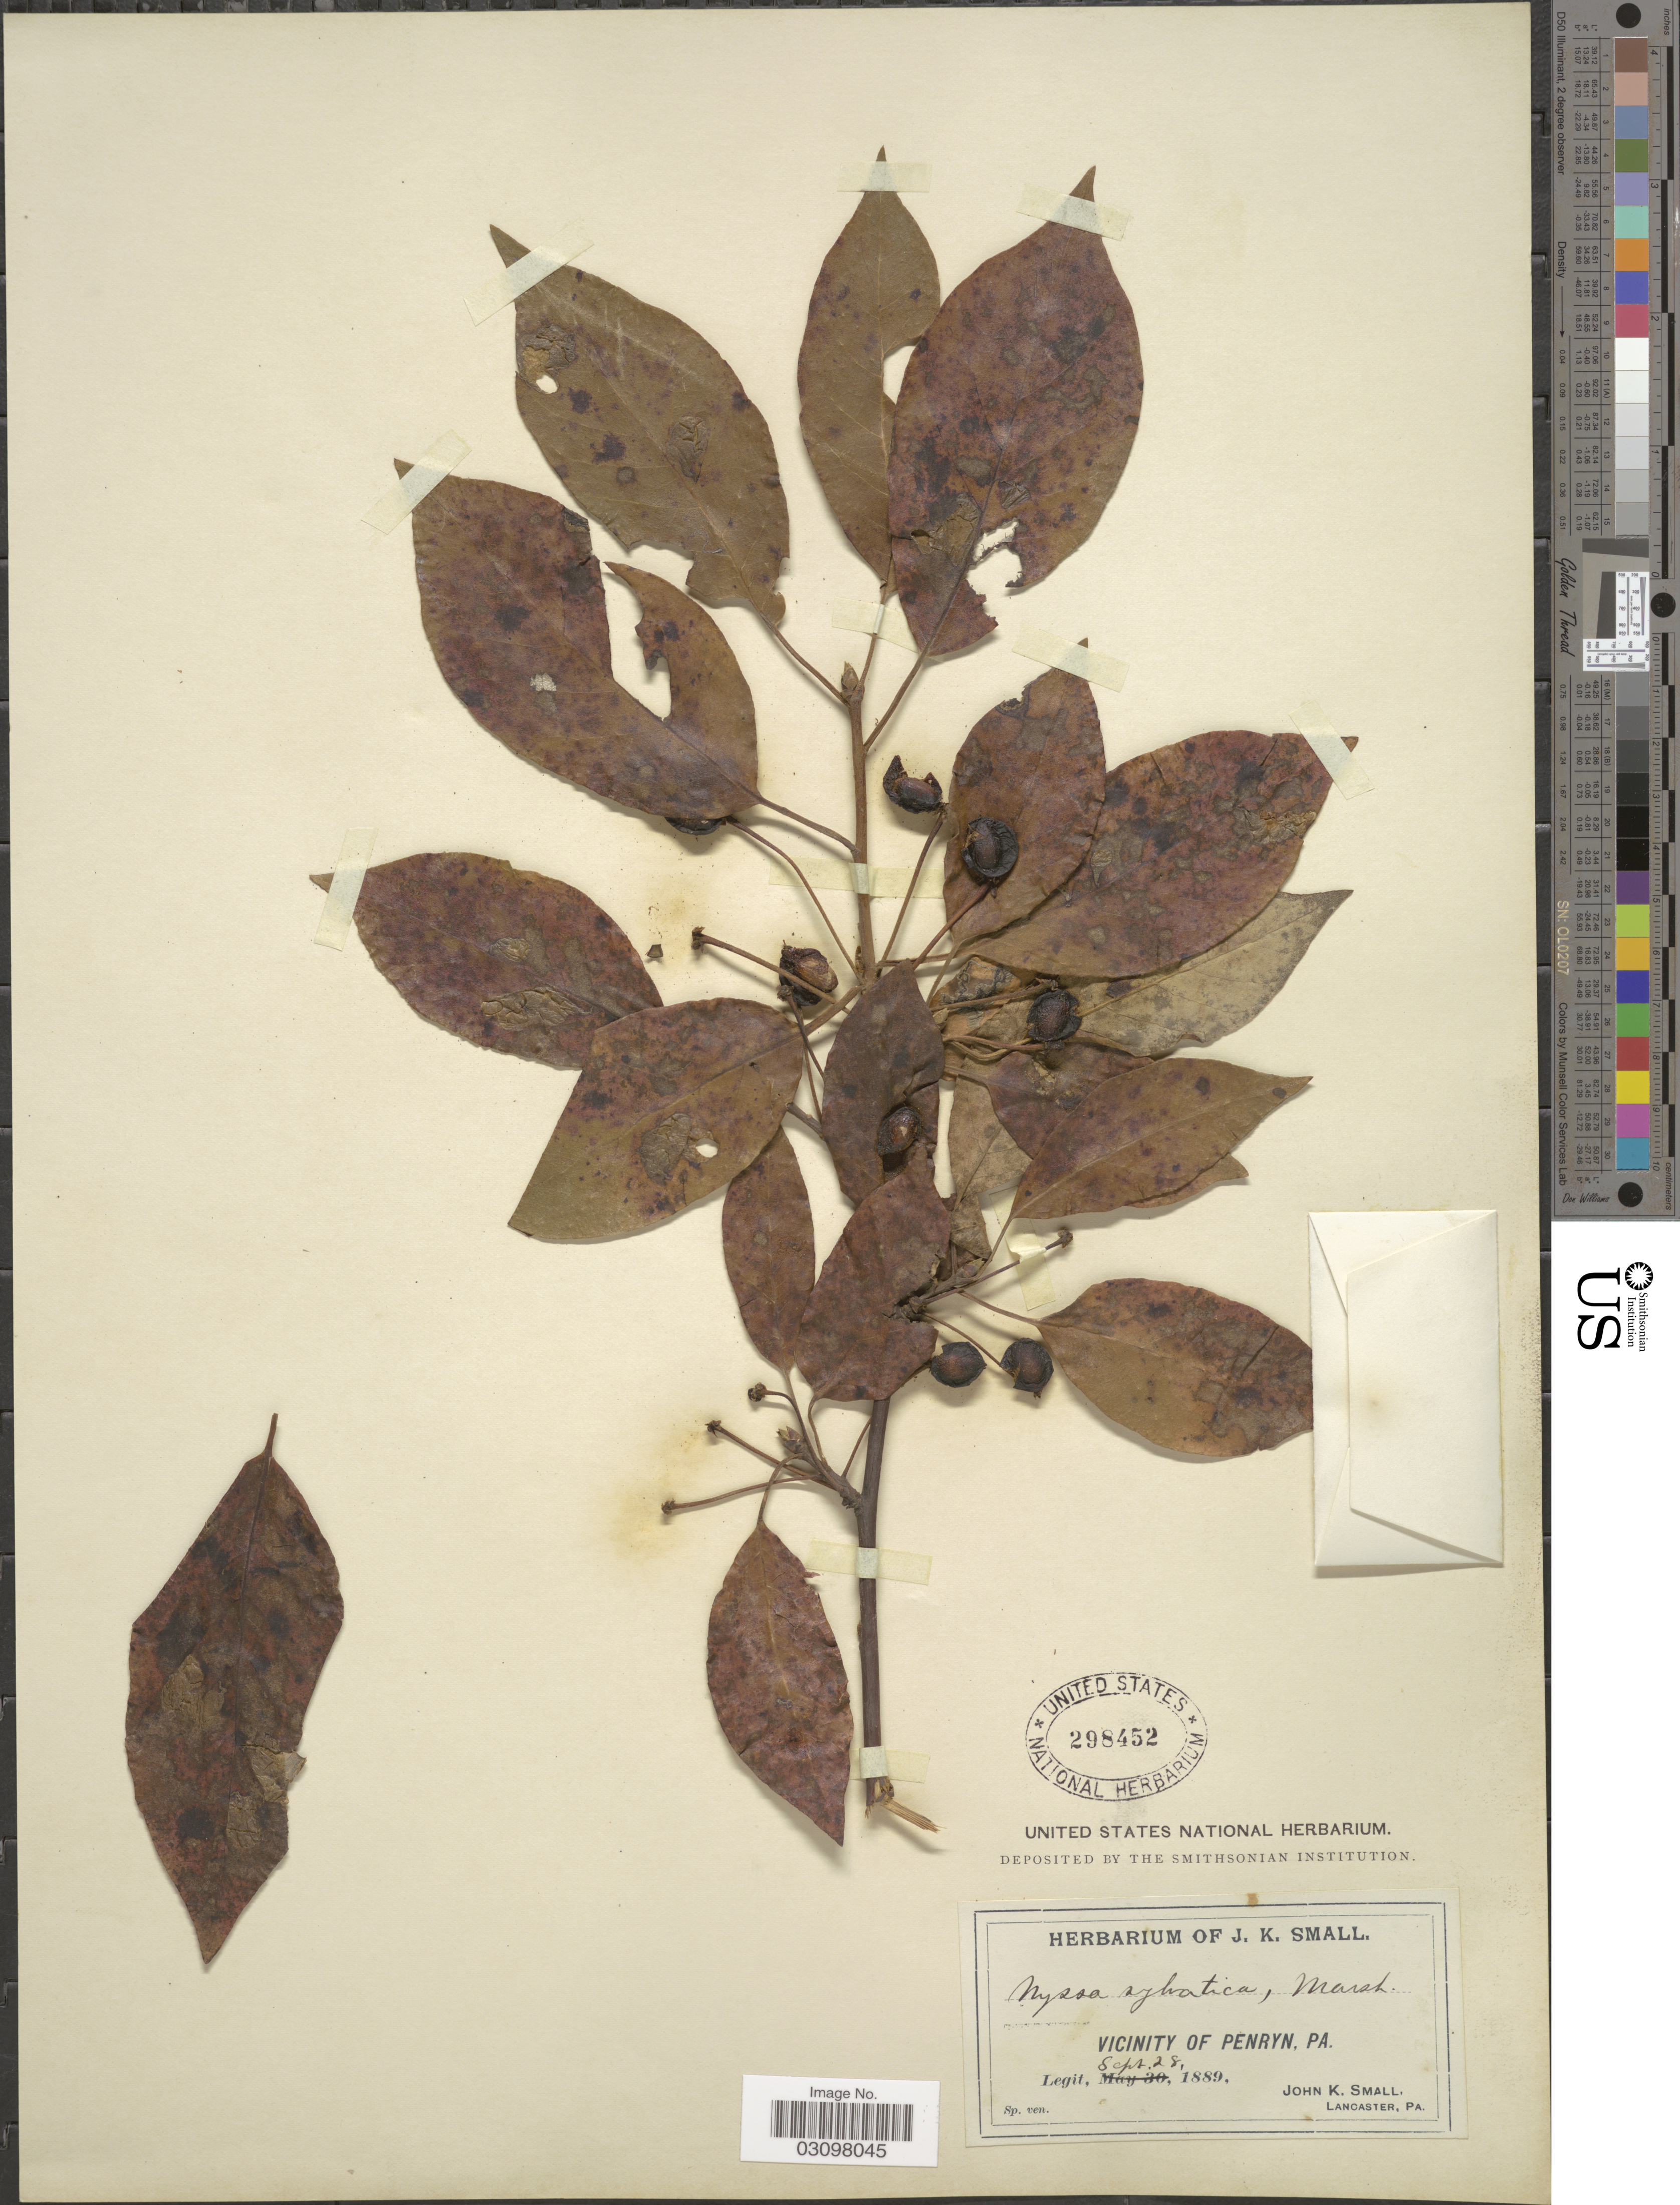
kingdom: Plantae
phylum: Tracheophyta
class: Magnoliopsida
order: Cornales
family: Nyssaceae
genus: Nyssa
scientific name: Nyssa sylvatica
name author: Marshall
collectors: J. K. Small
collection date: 1889-09-28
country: United States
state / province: Pennsylvania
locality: Vicinity of Penryn, Pa.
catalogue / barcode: US 298452